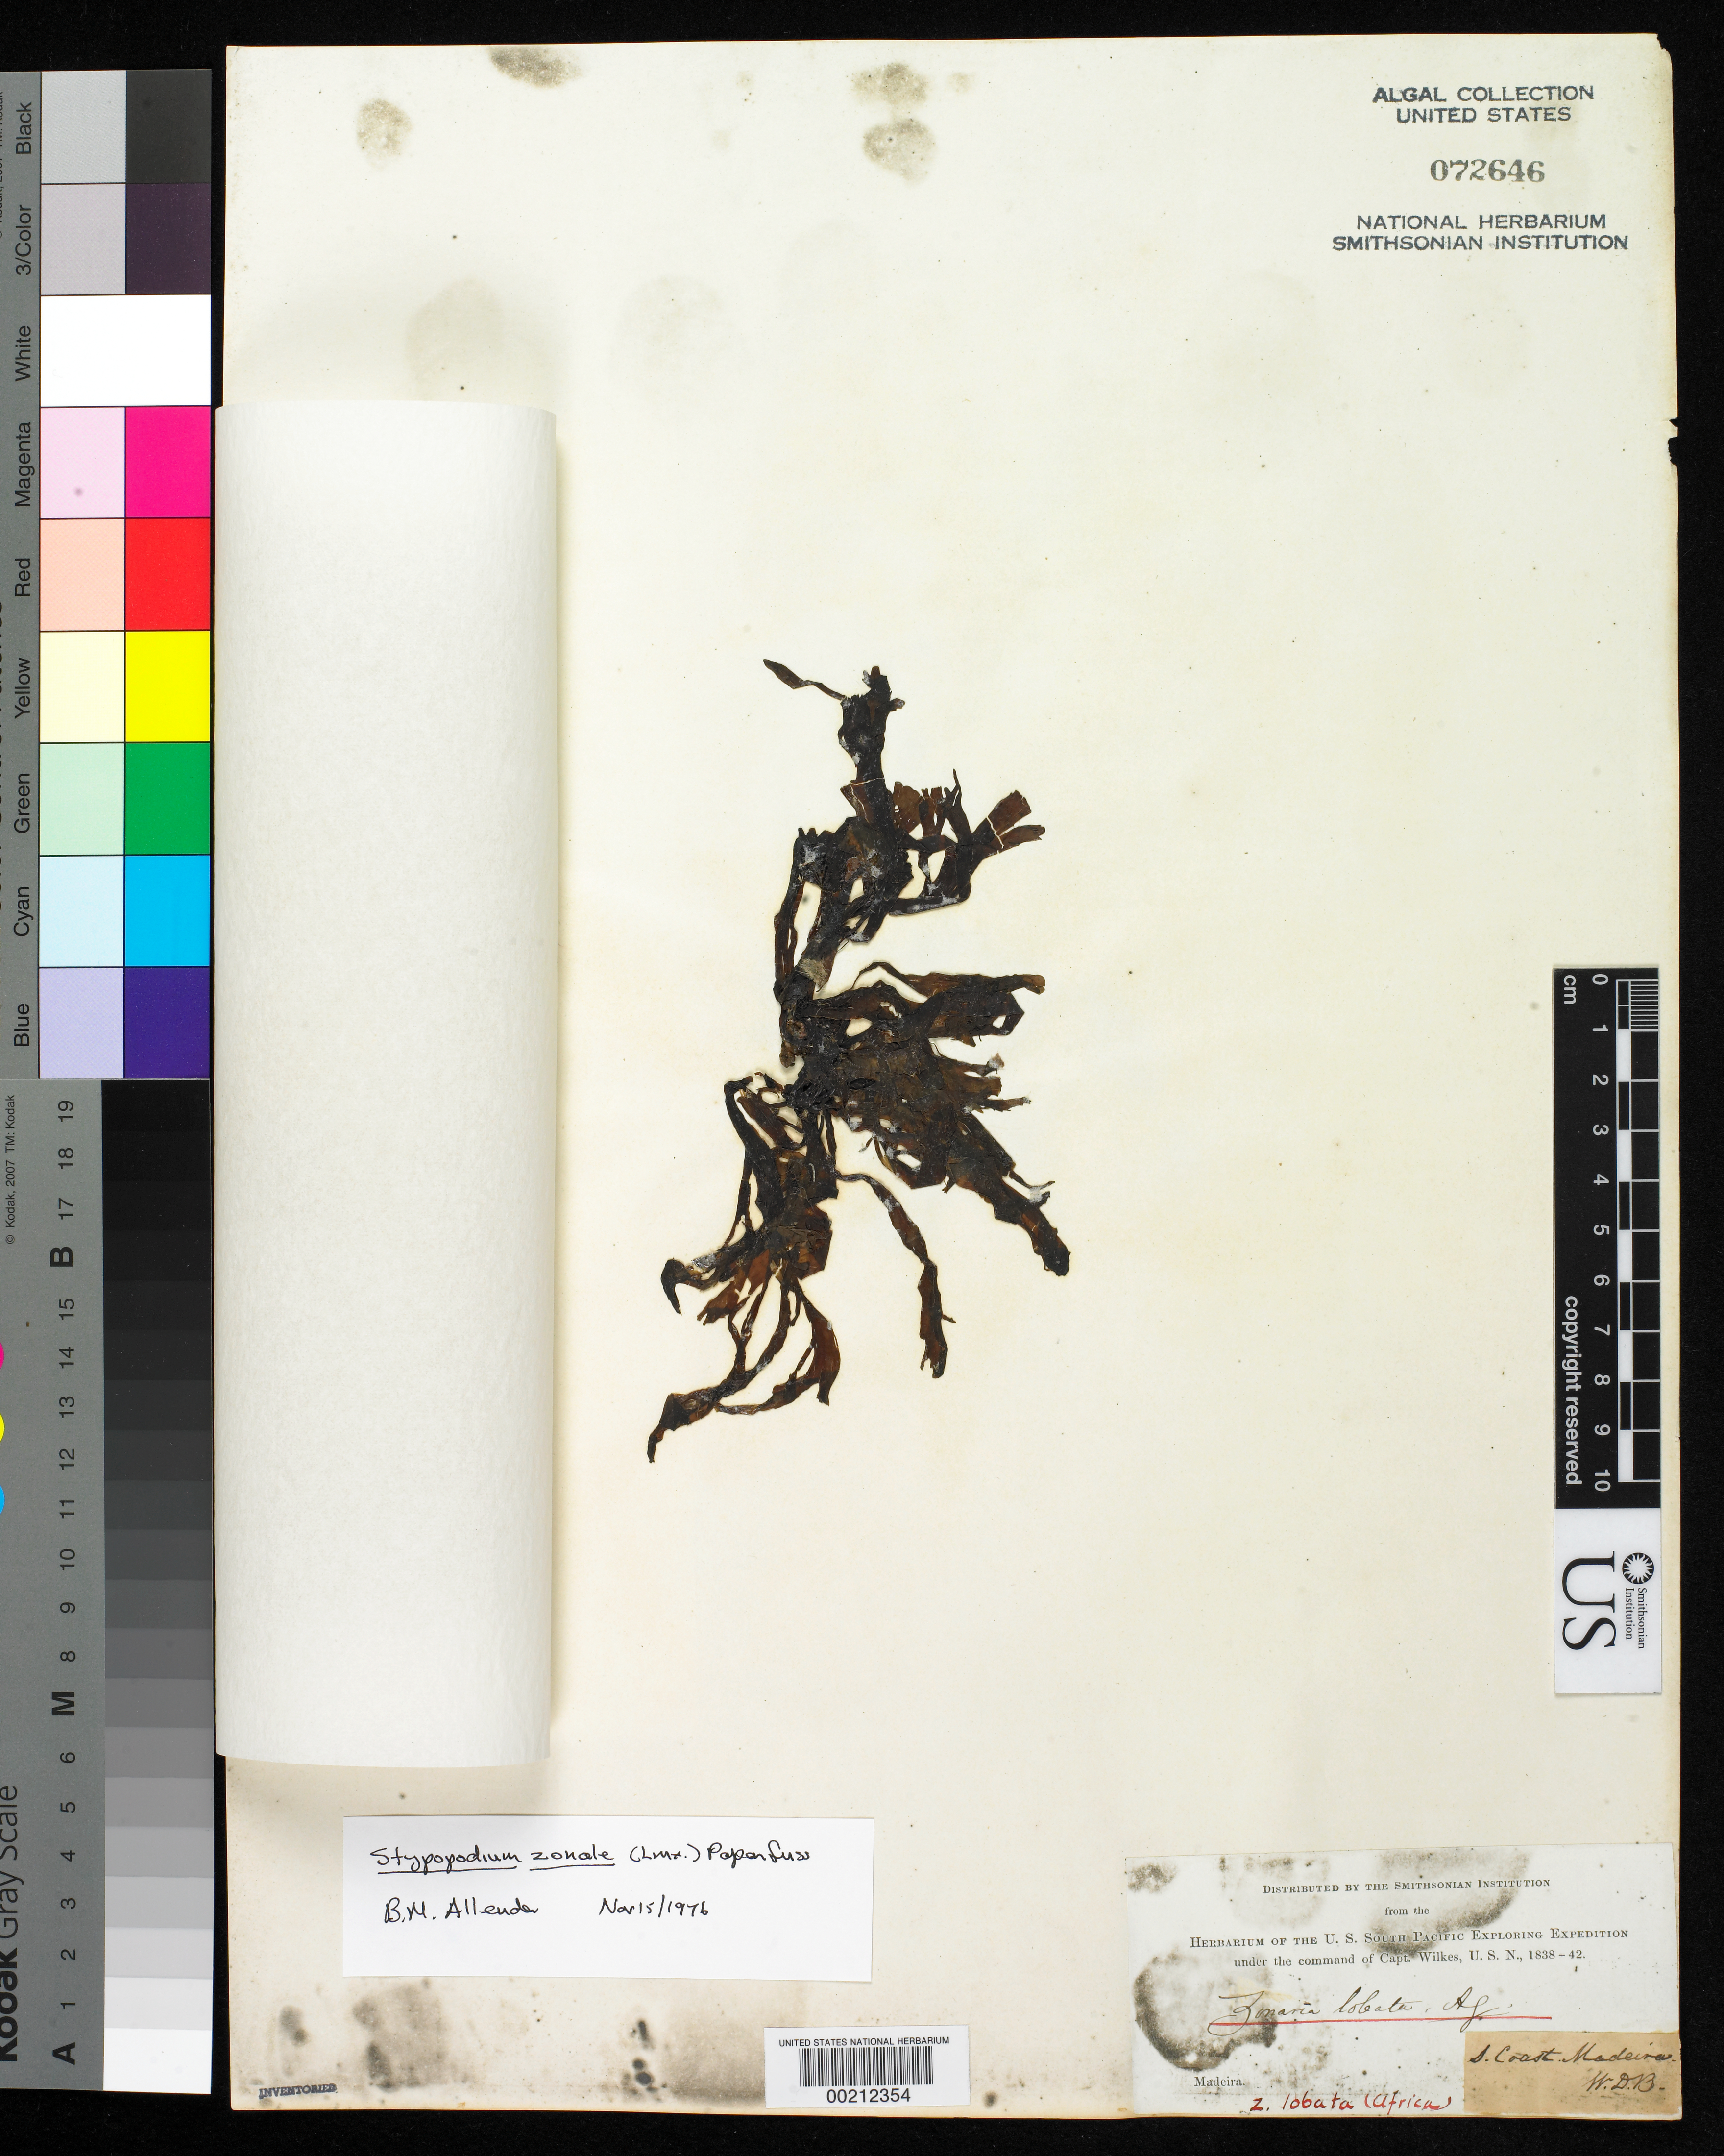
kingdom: Chromista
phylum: Ochrophyta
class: Phaeophyceae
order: Dictyotales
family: Dictyotaceae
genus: Stypopodium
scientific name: Stypopodium zonale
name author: (J.V.Lamouroux) Papenf.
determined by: Allender, B. M.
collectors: W. D. Brackenridge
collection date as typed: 1838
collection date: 1838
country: Portugal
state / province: Madeira (Aut. Reg.)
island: Madeira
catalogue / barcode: US 72646